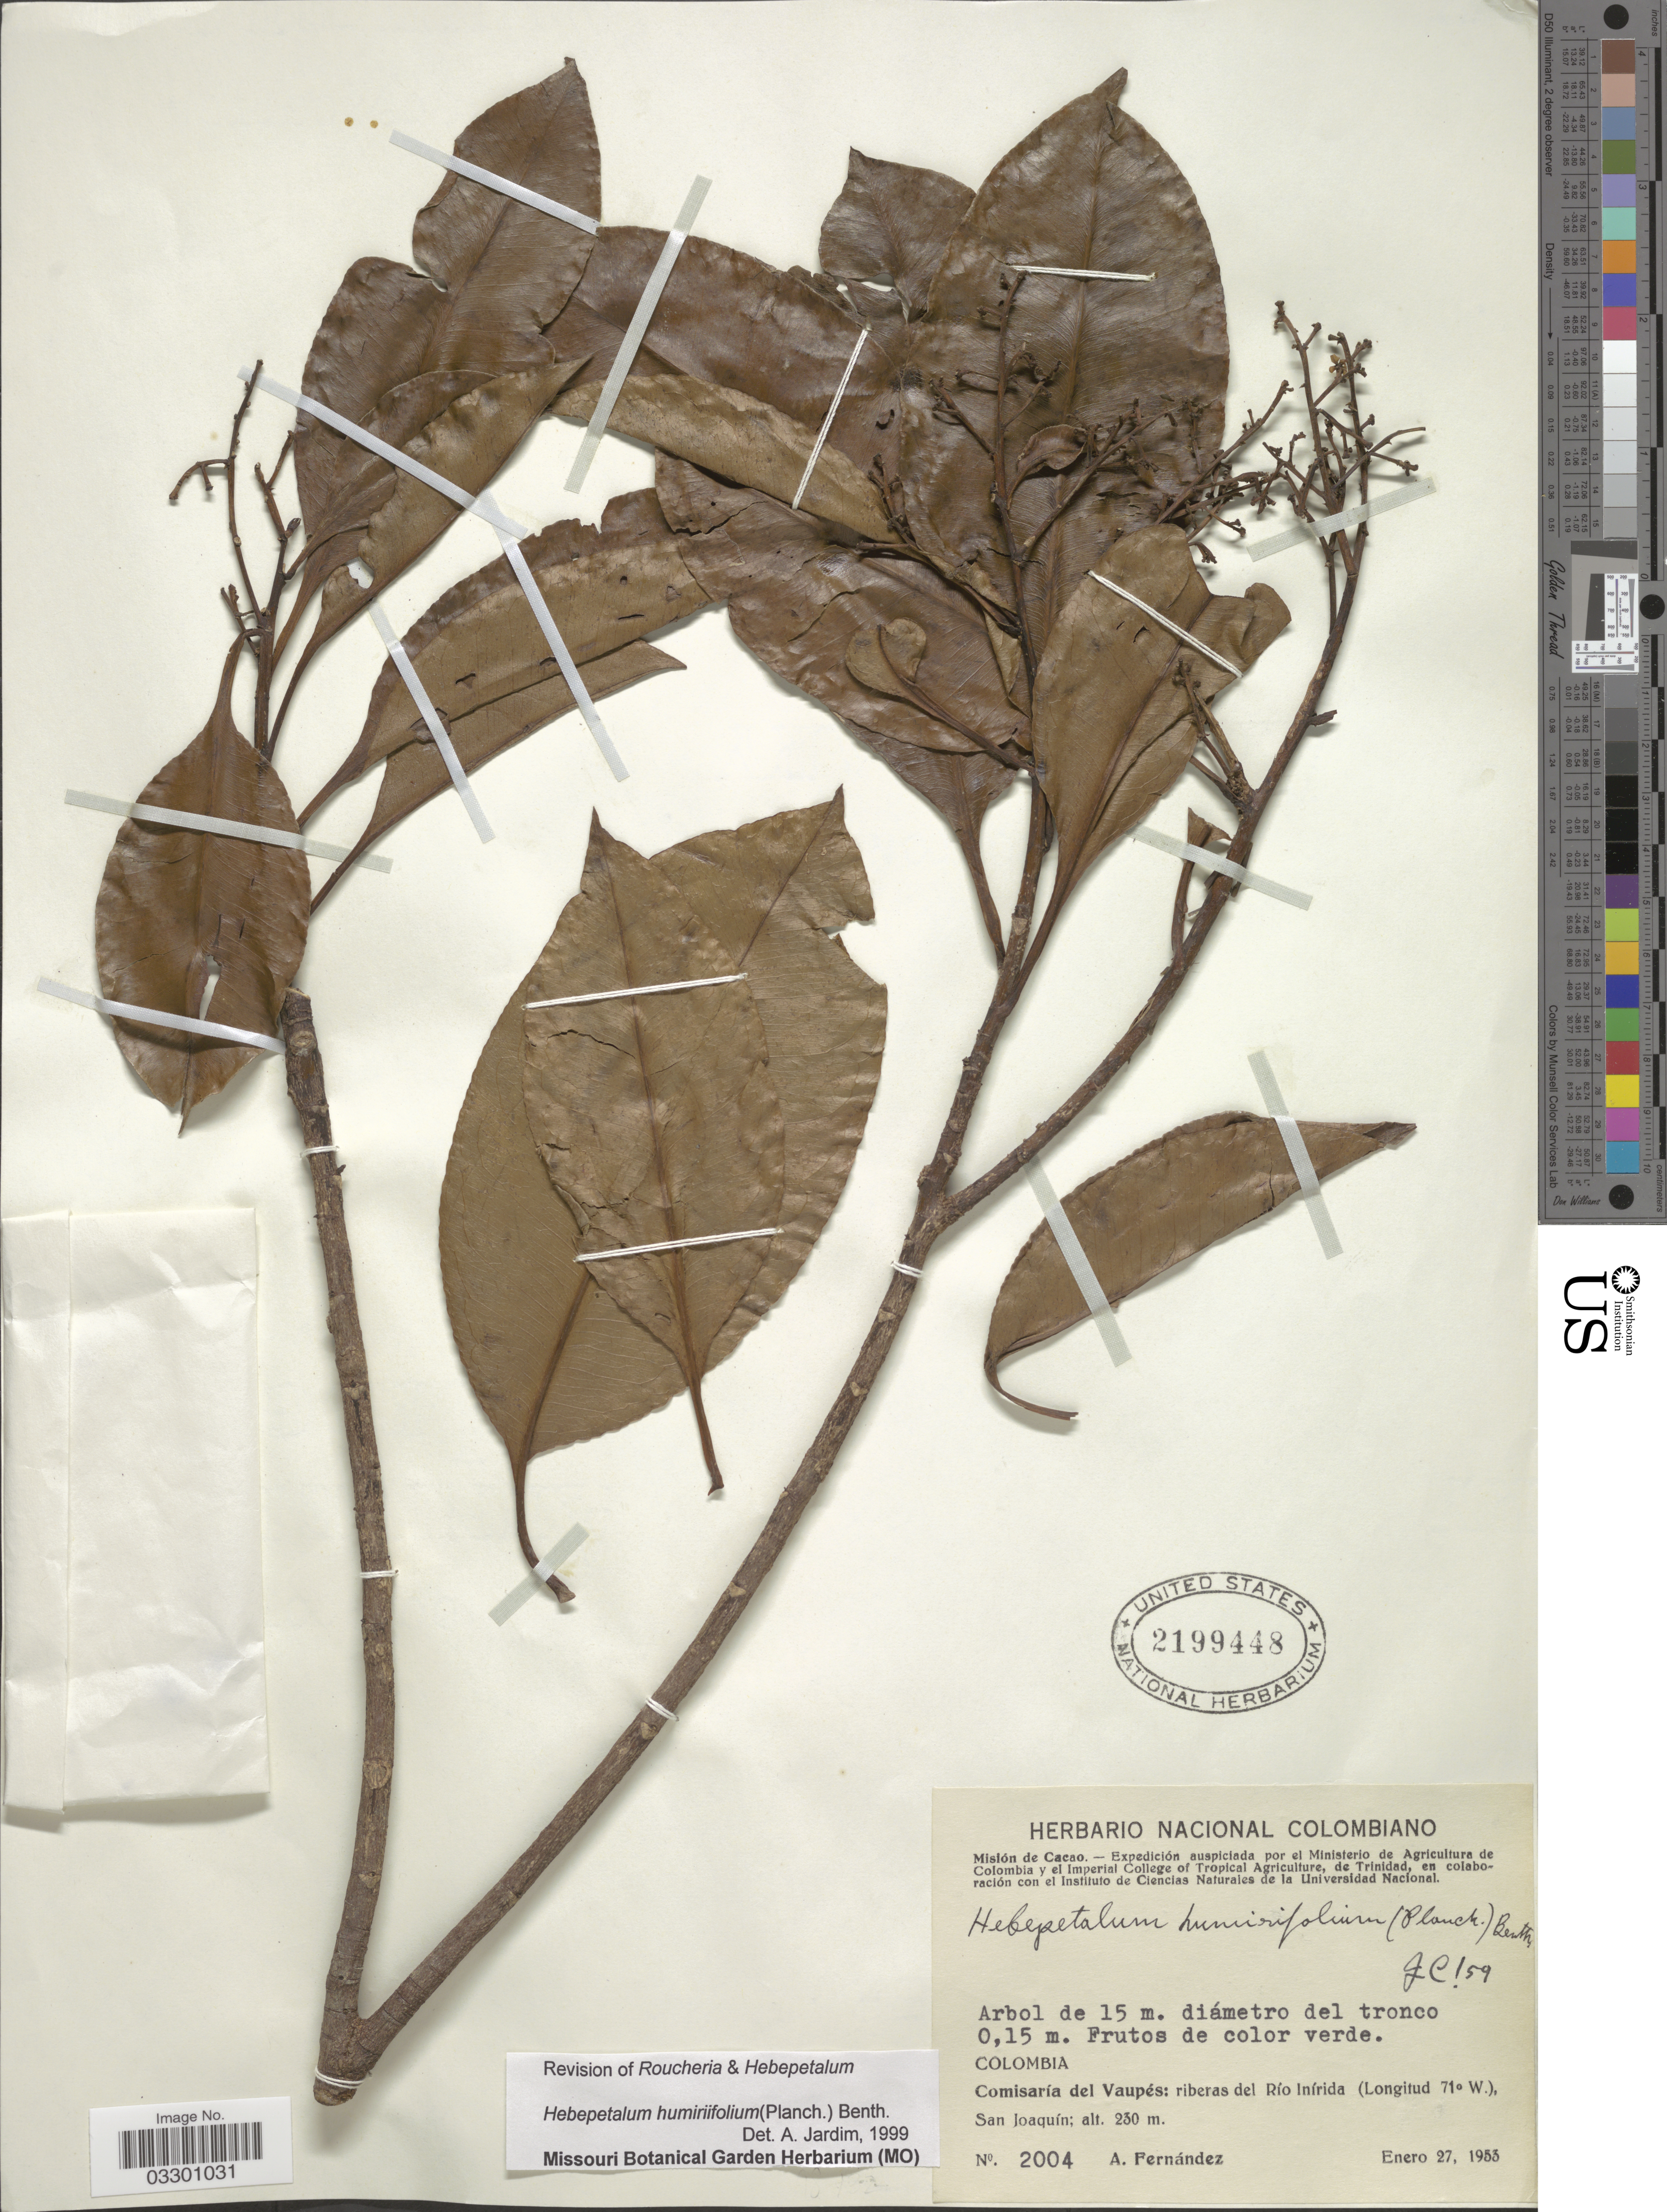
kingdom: Plantae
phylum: Tracheophyta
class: Magnoliopsida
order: Malpighiales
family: Linaceae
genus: Hebepetalum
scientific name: Hebepetalum humiriifolium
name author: (Planch.) Benth.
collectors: A. Fernandez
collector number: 2004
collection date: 1953-01-27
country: Colombia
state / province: Vaupés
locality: Comisaría del Vaupés: riberas del Río Inírida, San Joaquín.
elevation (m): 230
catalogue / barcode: US 2199448